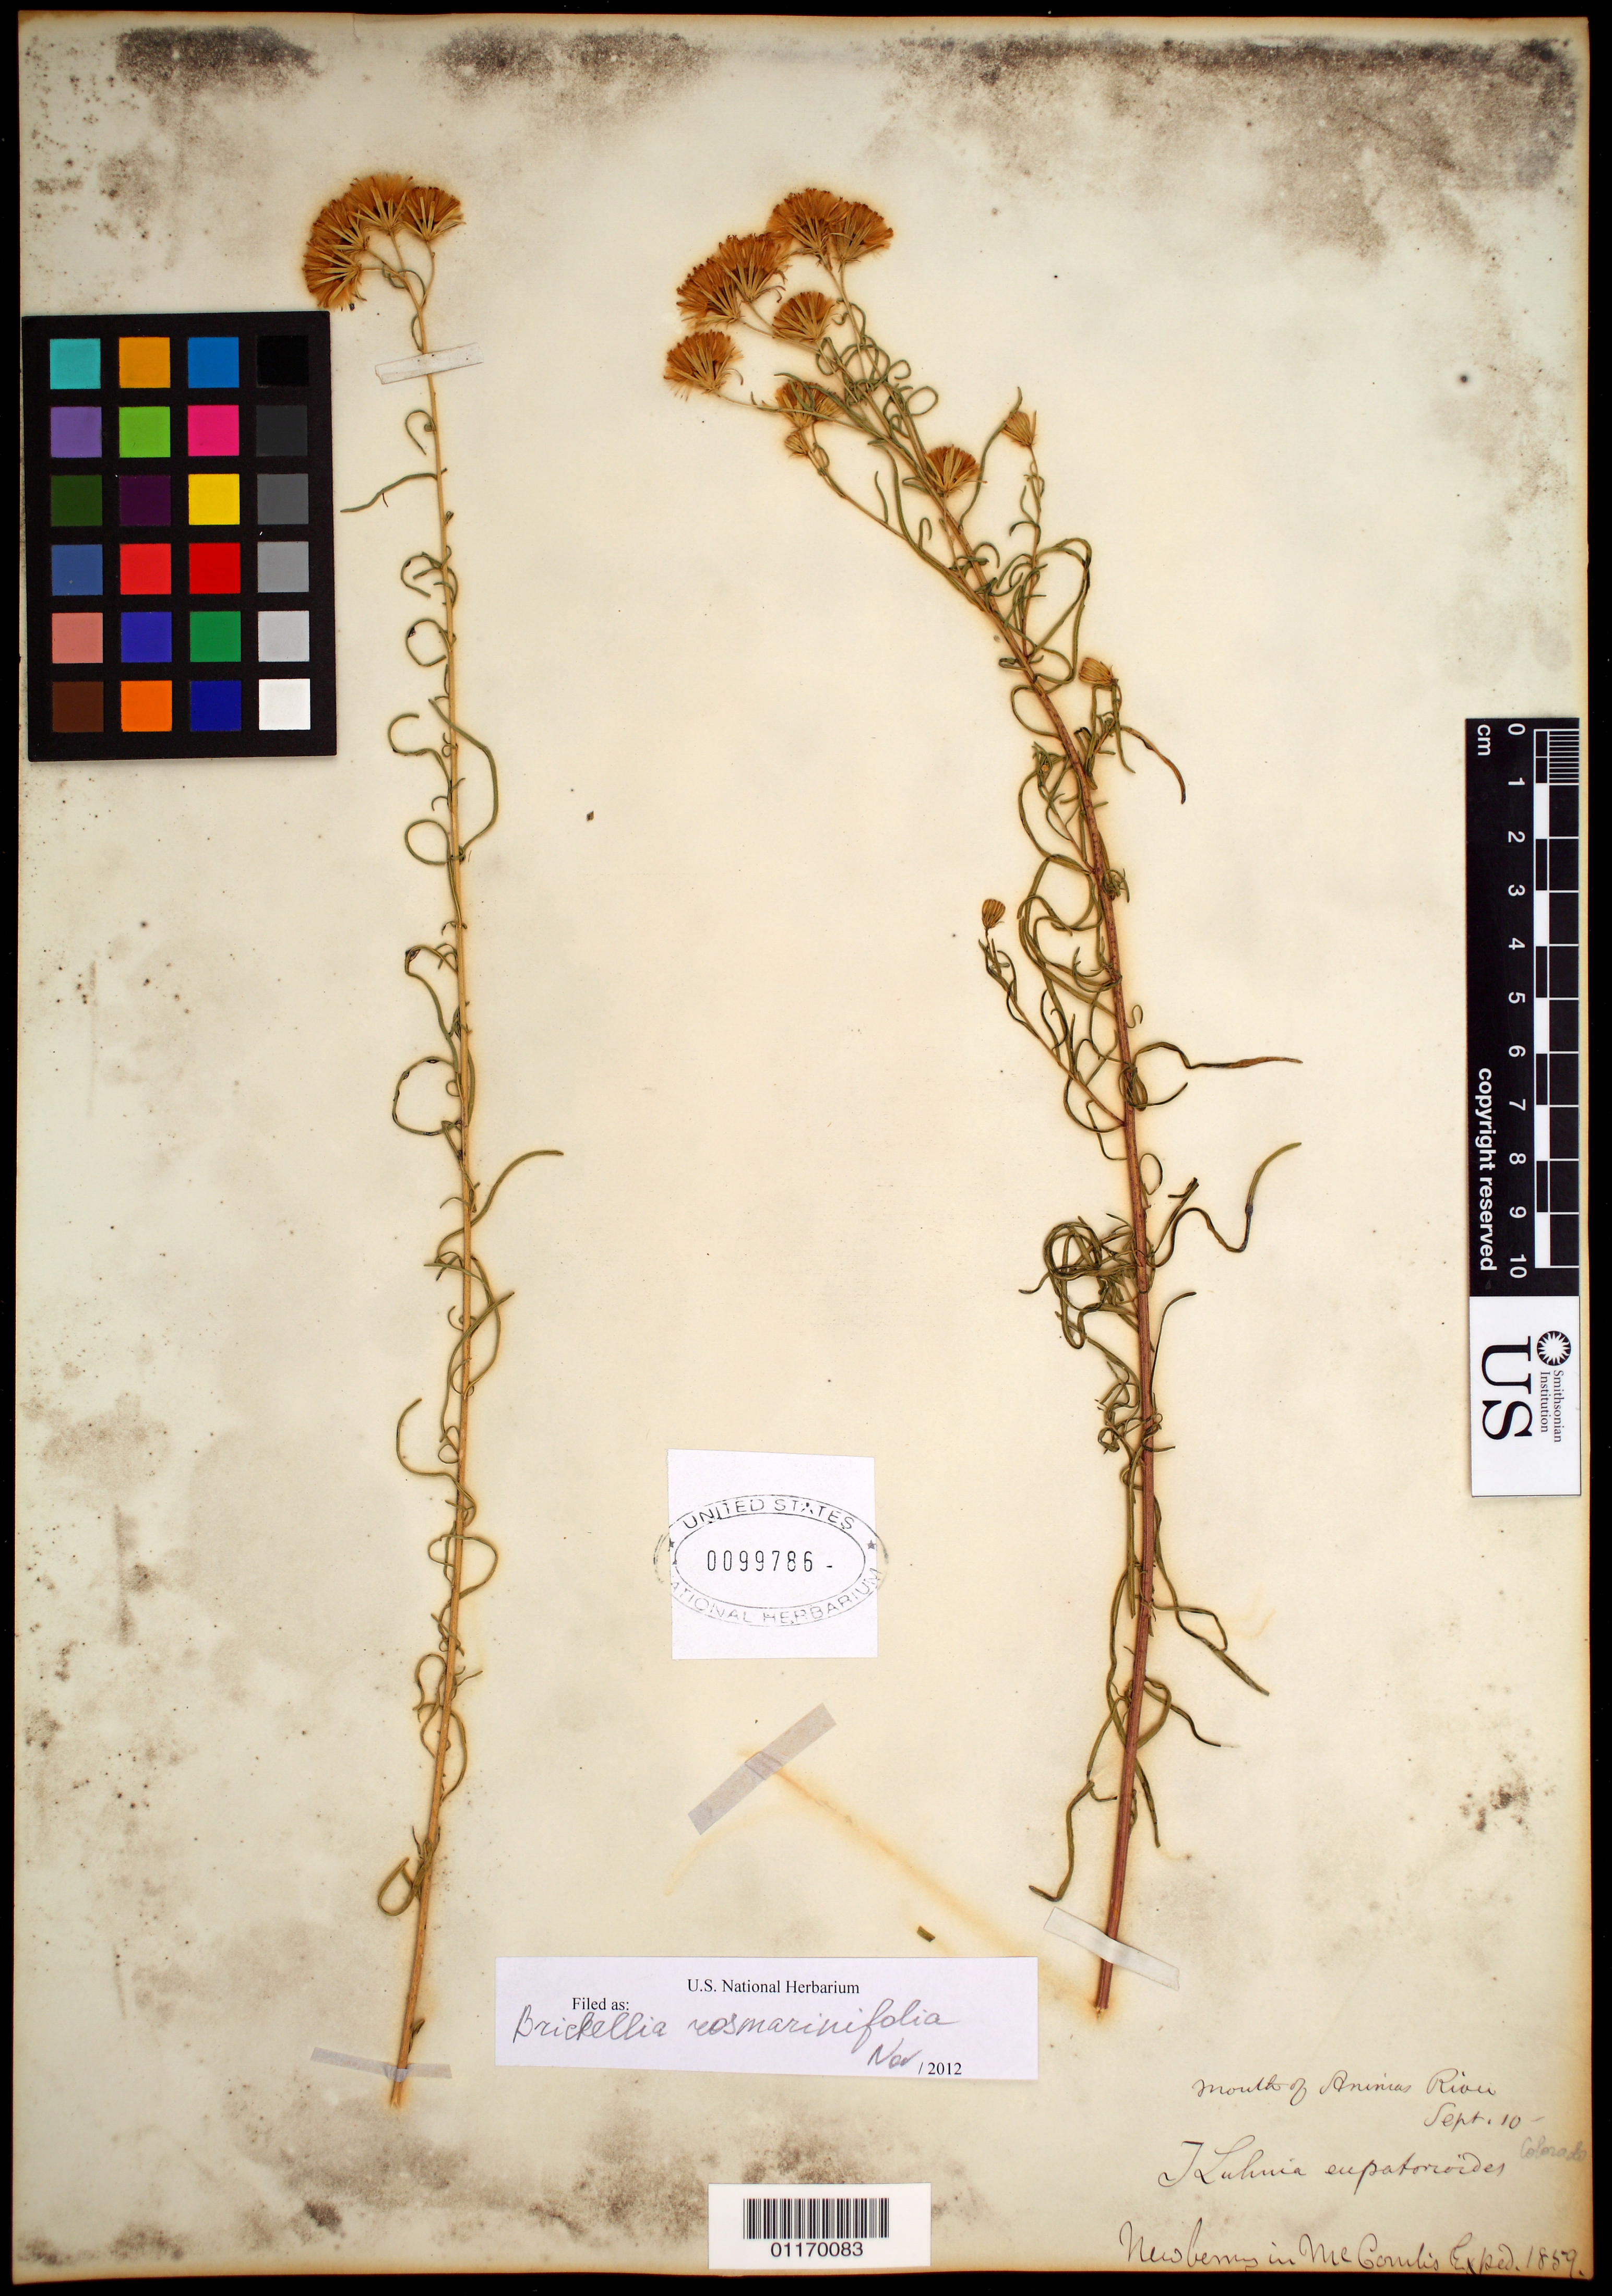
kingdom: Plantae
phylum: Tracheophyta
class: Magnoliopsida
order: Asterales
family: Asteraceae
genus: Brickellia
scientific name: Brickellia rosmarinifolia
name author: (Vent.) W.A. Weber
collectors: J. S. Newberry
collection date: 1859-09-10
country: United States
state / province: Colorado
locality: mouth of Animas River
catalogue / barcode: US 99786